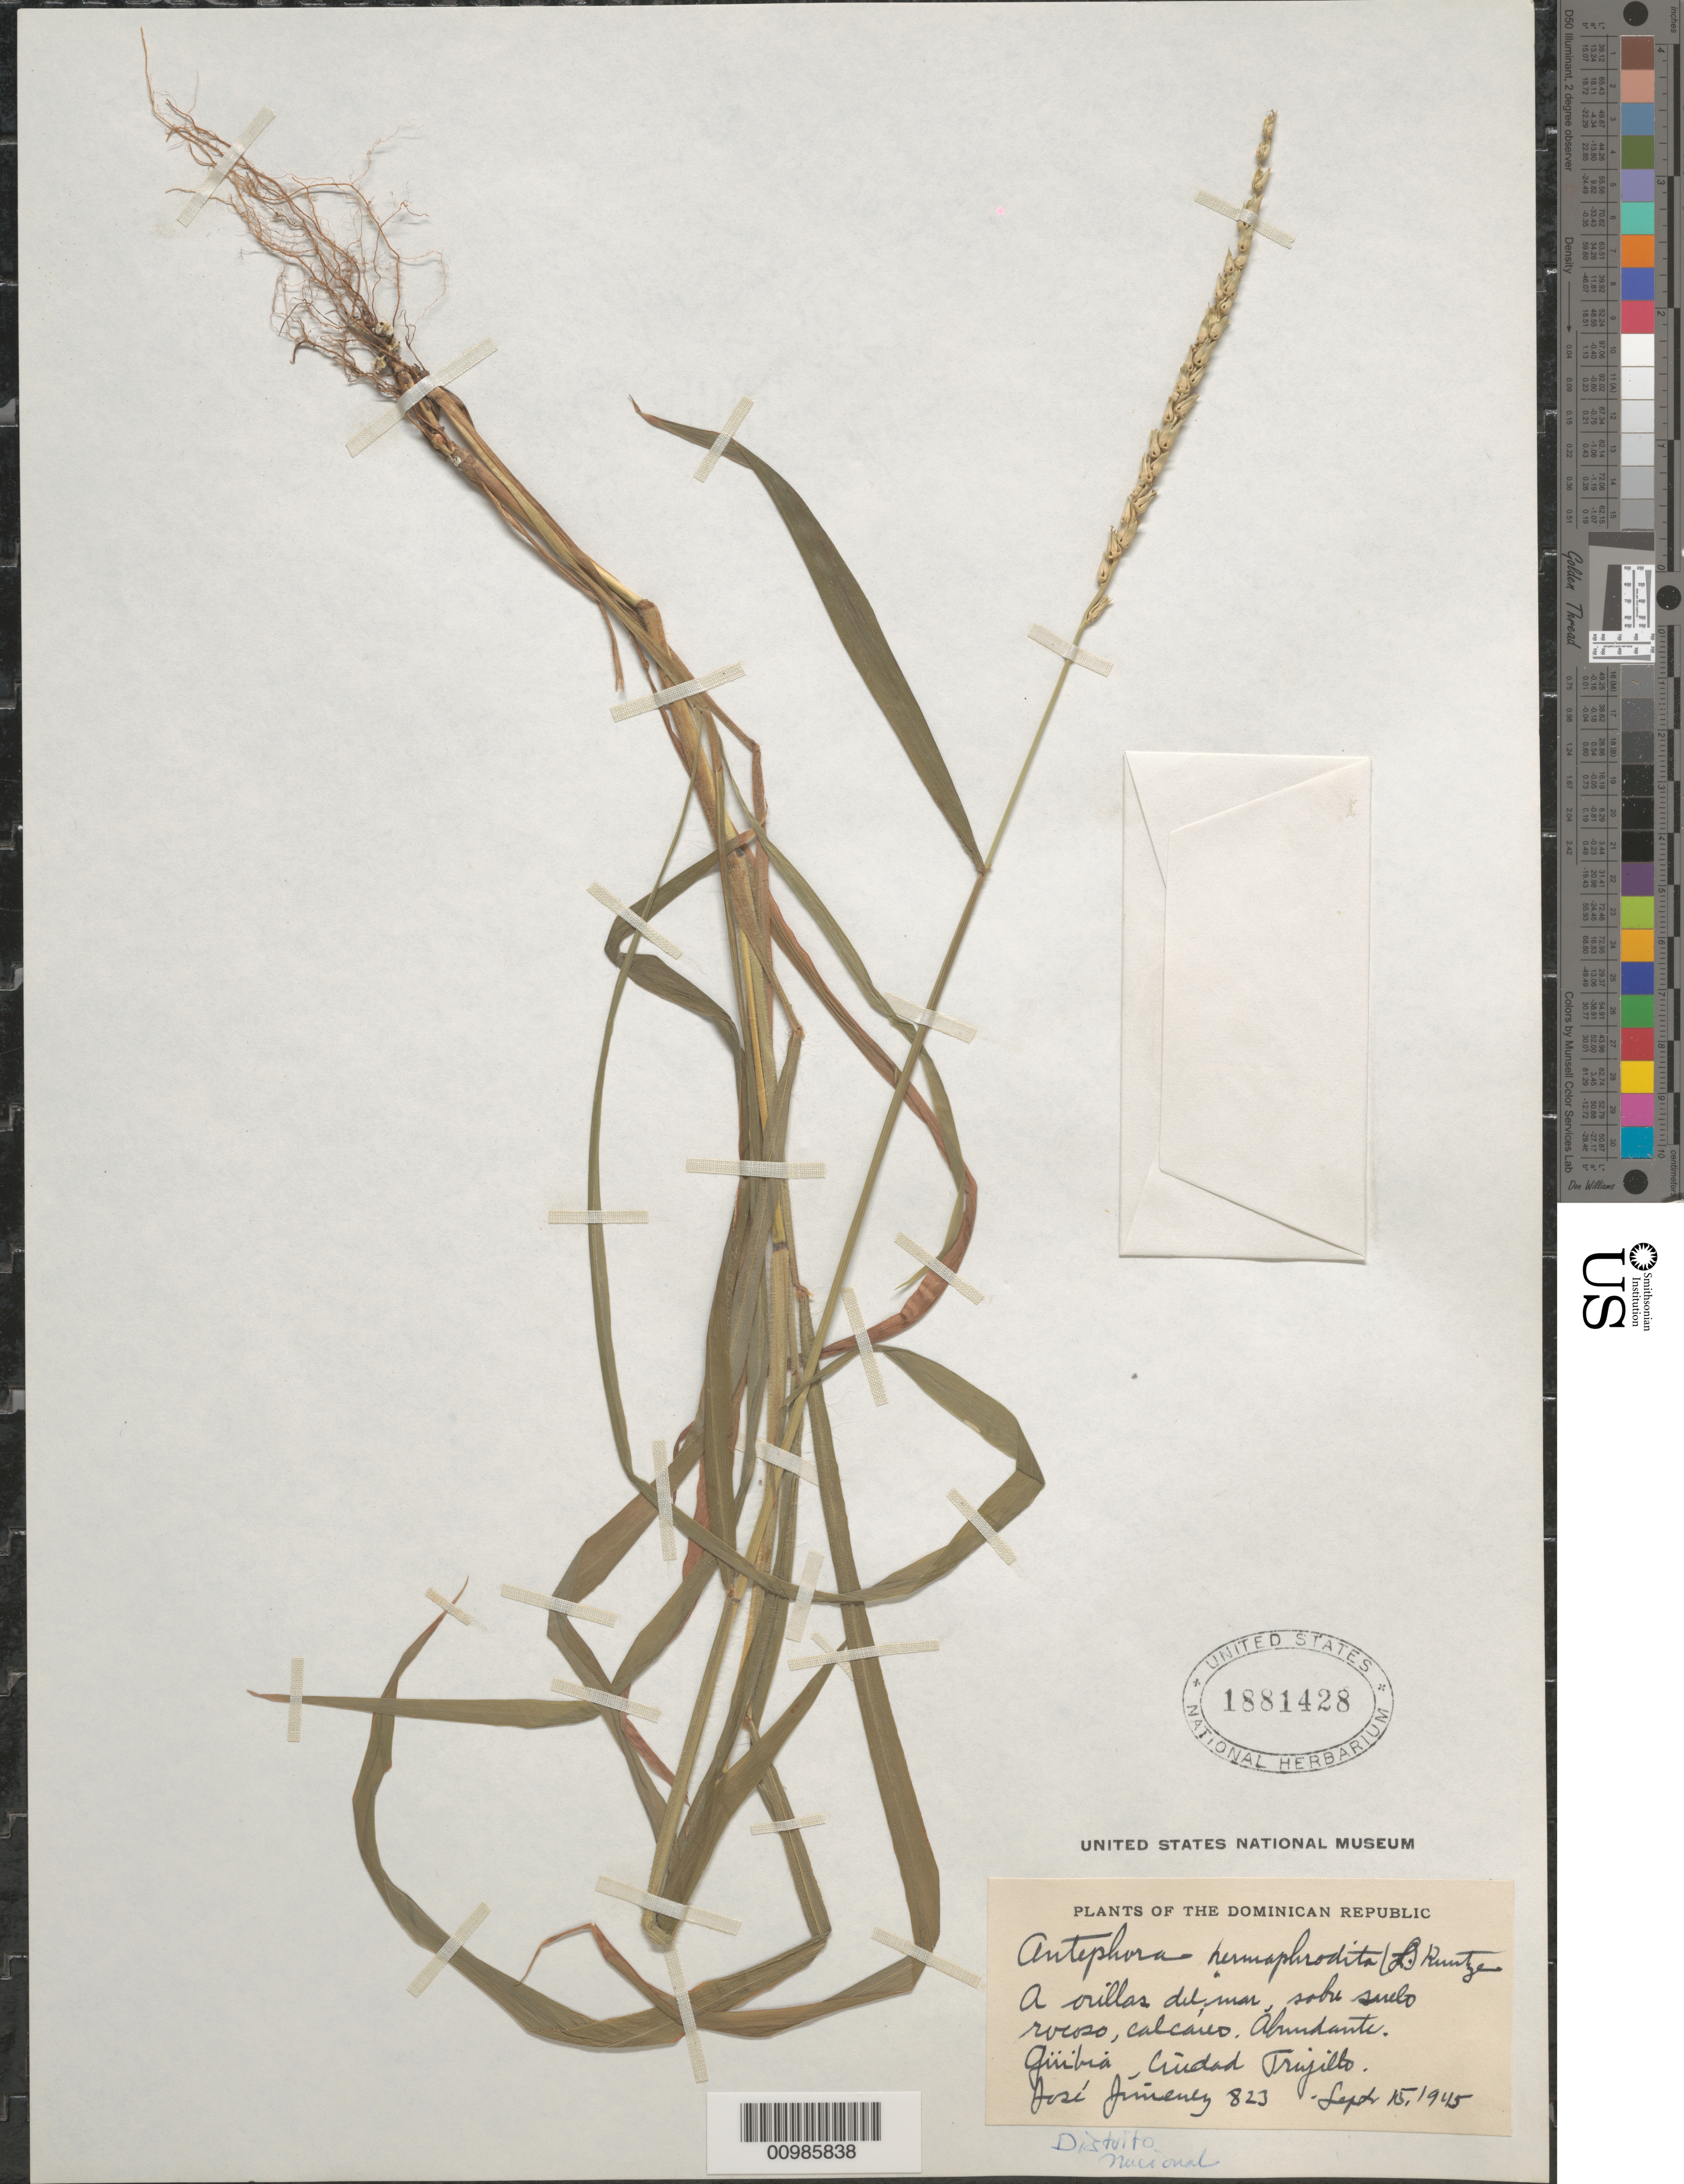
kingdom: Plantae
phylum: Tracheophyta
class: Liliopsida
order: Poales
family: Poaceae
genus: Anthephora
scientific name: Anthephora hermaphrodita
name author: (L.) Kuntze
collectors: J. J. Jiménez Almonte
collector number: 823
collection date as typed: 15 Sep 1945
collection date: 1945-09-15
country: Dominican Republic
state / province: Distrito Nacional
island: Hispaniola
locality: near Ciudad Trujillo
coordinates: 0 N, 0 E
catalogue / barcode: US 1881428